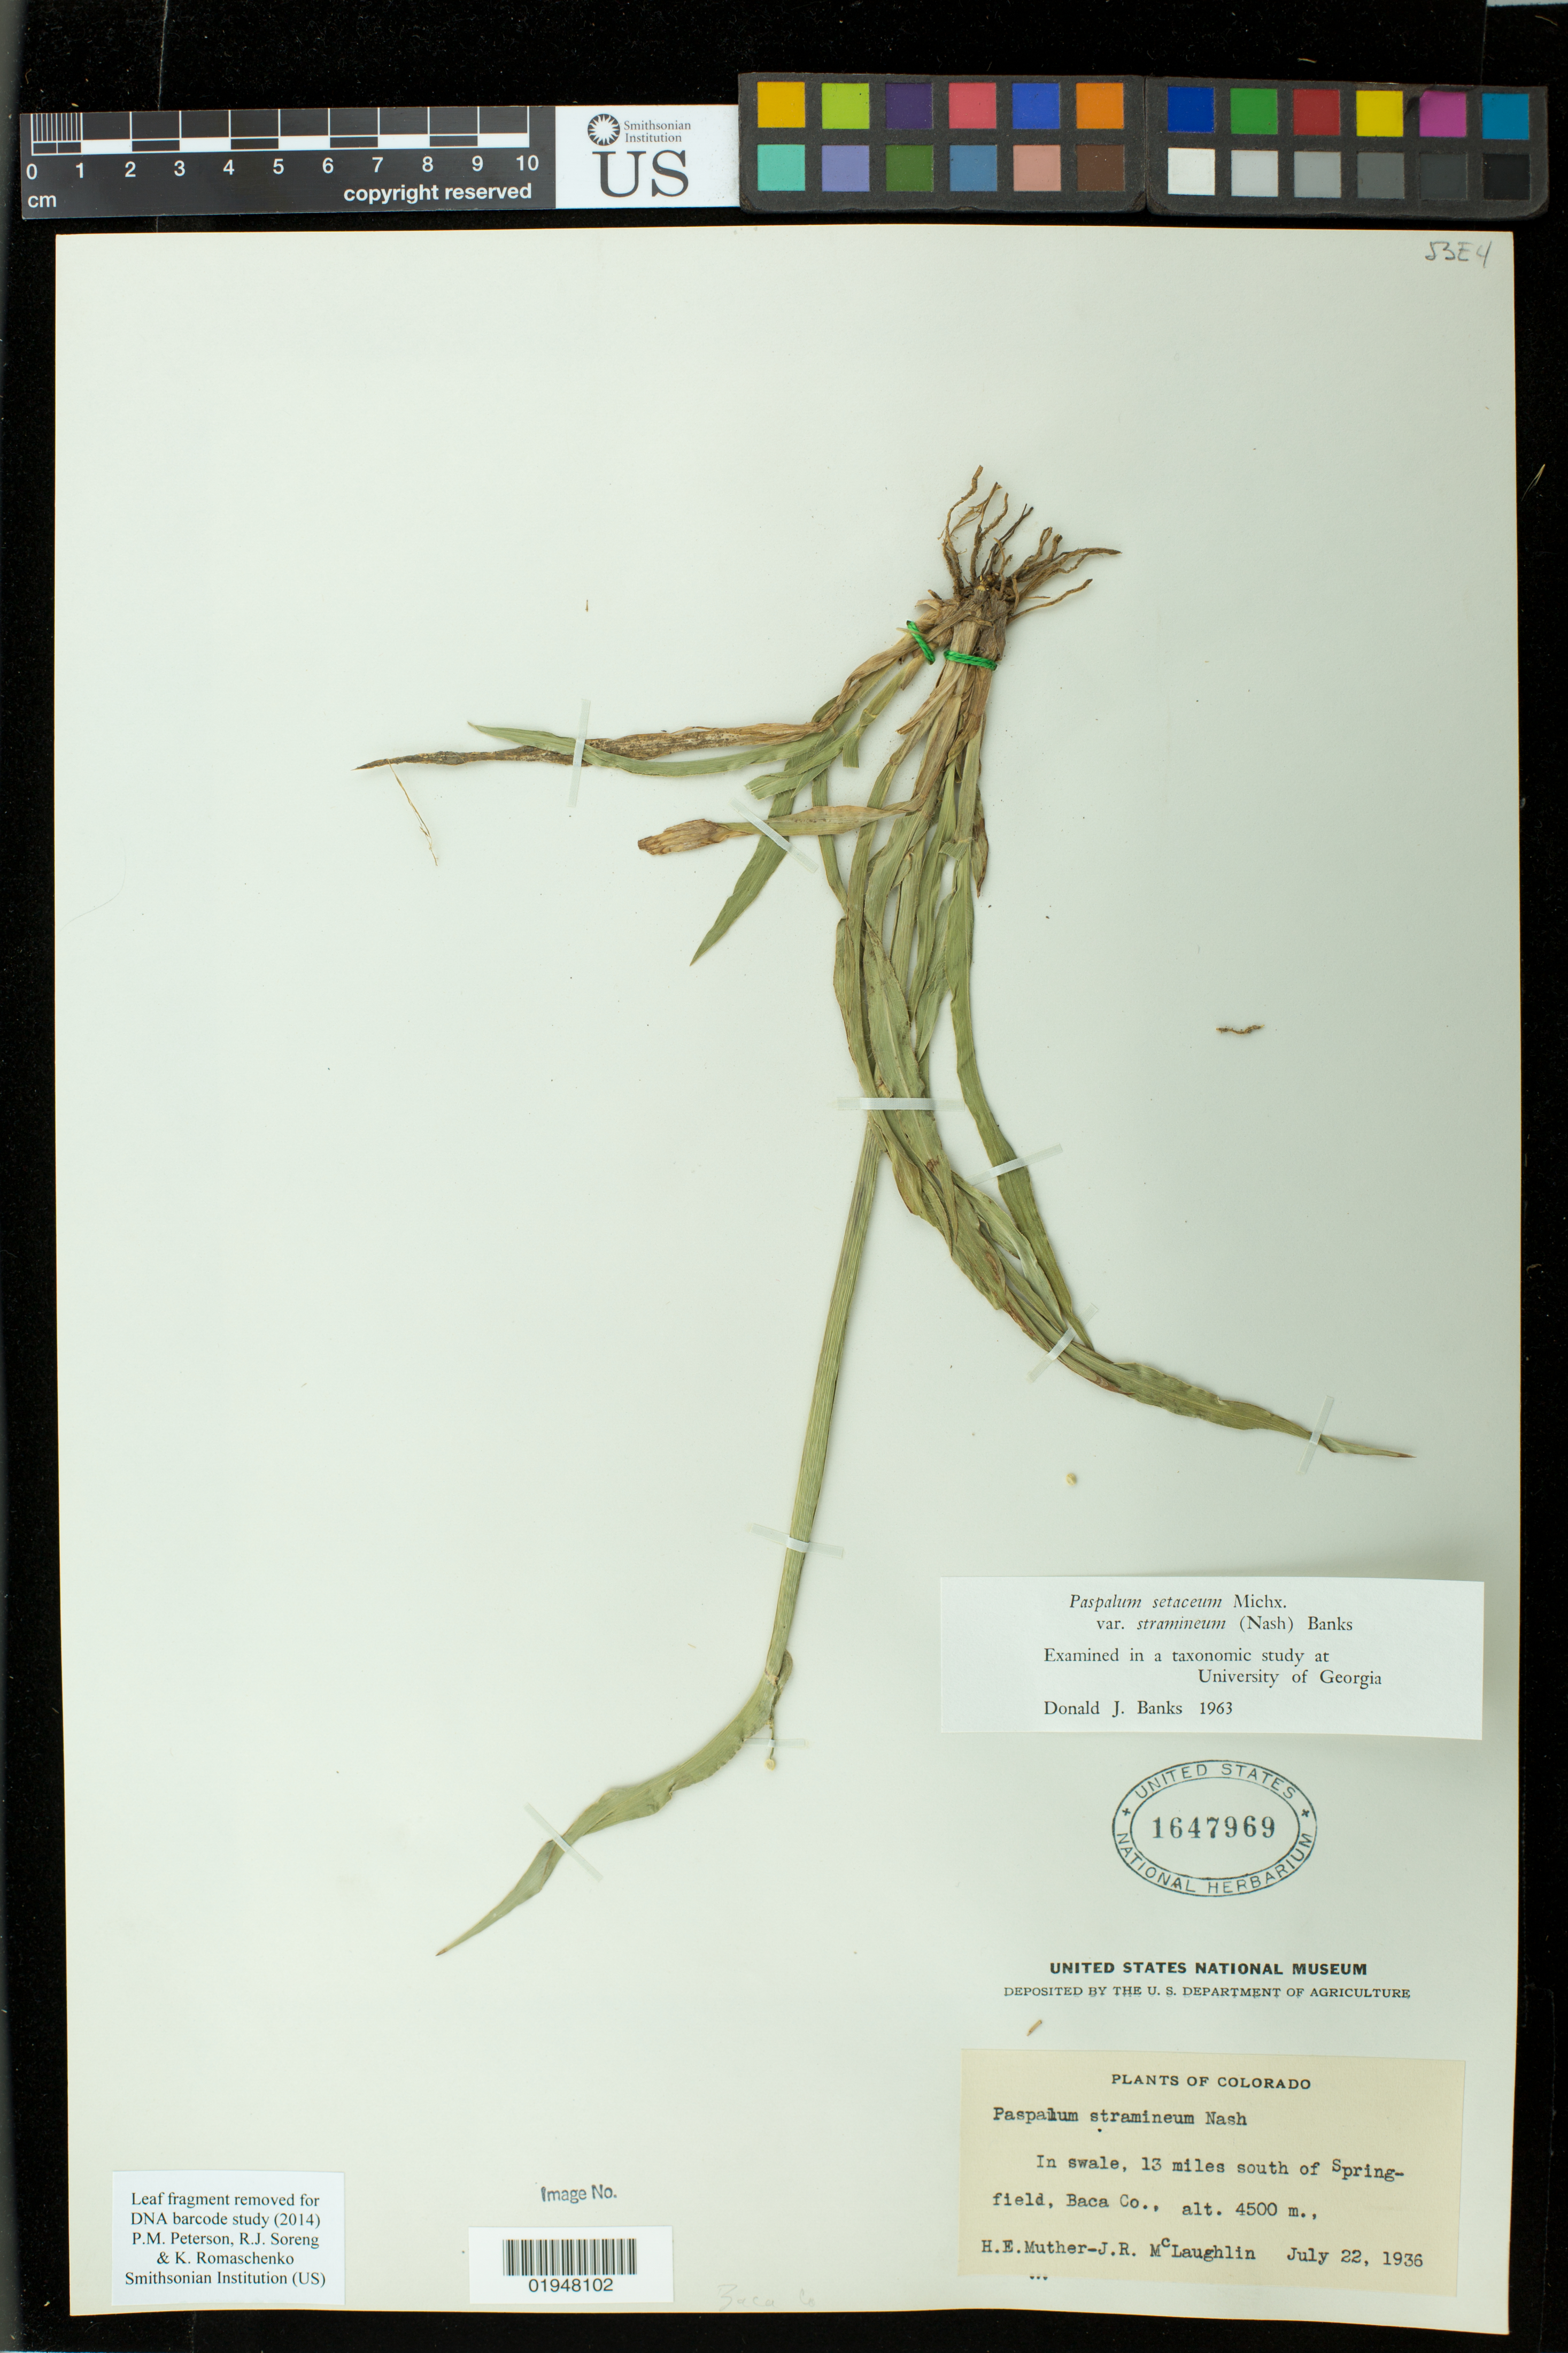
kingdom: Plantae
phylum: Tracheophyta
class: Liliopsida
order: Poales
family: Poaceae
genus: Paspalum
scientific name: Paspalum setaceum var. stramineum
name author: (Nash) D.J. Banks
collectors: H. Muther & J. McLaughlin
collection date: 1936-07-22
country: United States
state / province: Colorado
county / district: Baca County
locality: In swale, 13 miles south of Springfield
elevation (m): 4500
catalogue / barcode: US 1647969